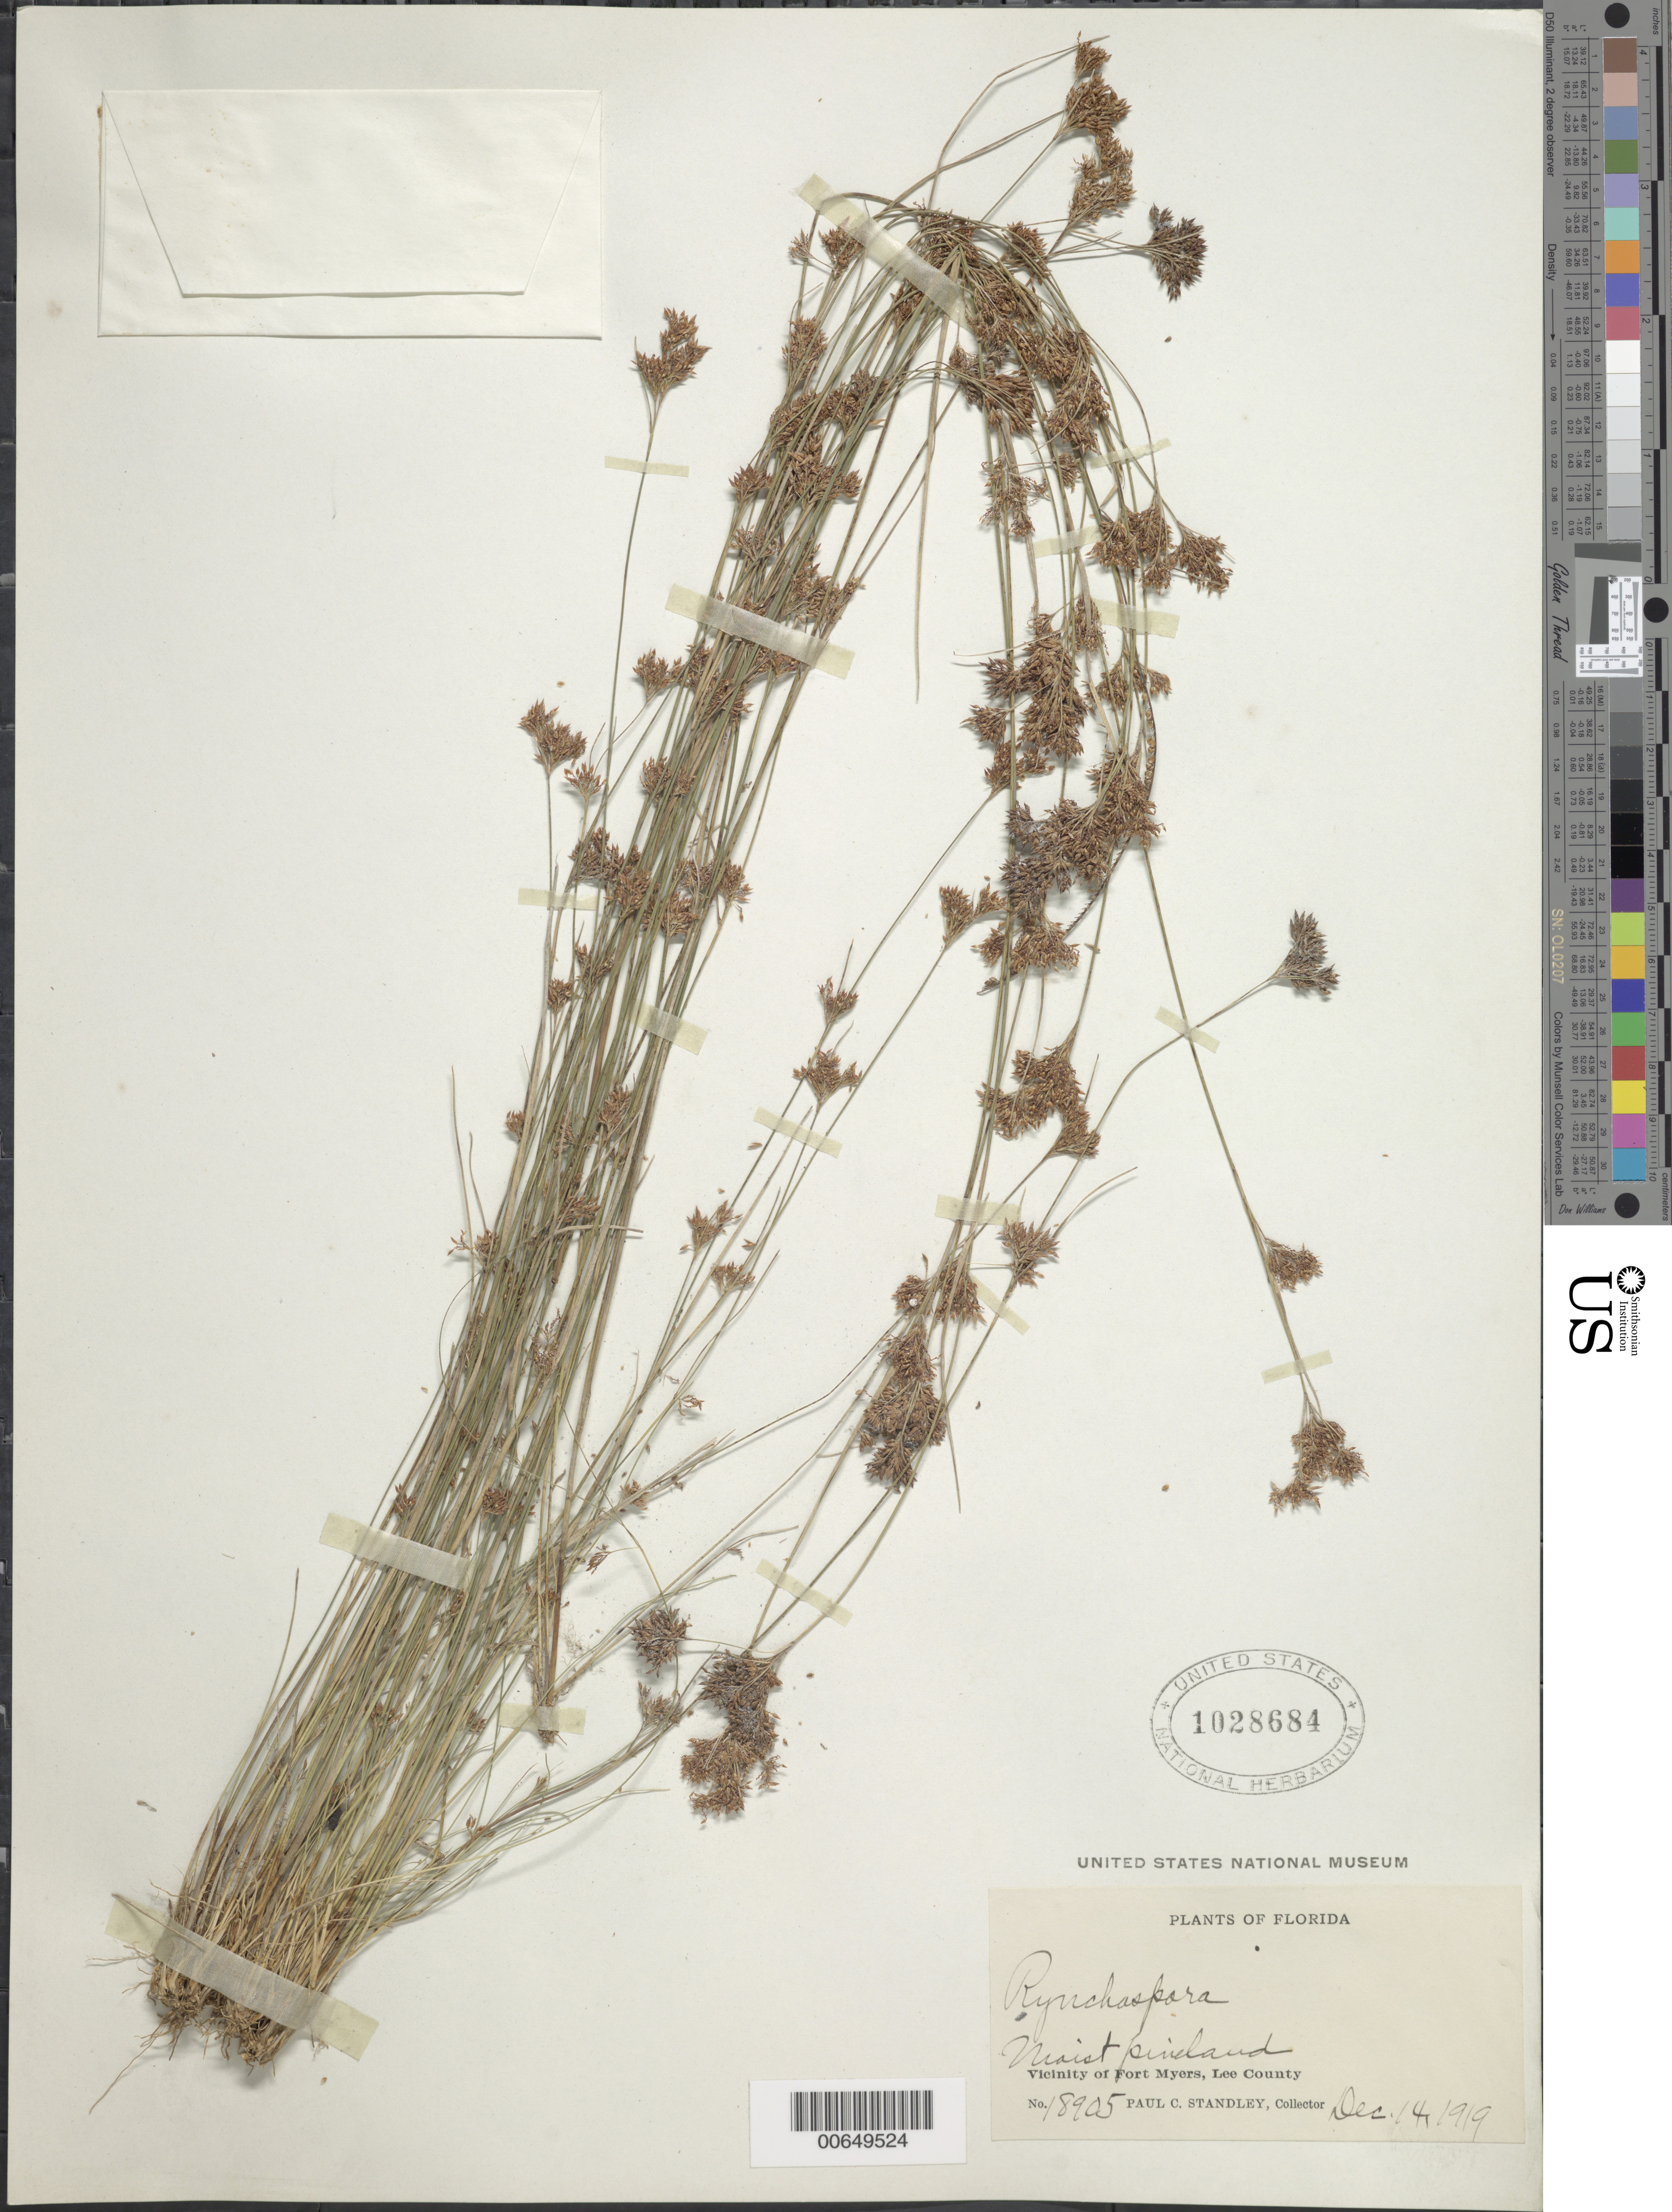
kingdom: Plantae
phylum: Tracheophyta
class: Liliopsida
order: Poales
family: Cyperaceae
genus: Rhynchospora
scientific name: Rhynchospora intermixta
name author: C. Wright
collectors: P. C. Standley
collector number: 18905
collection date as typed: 14 Dec 1919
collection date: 1919-12-14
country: United States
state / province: Florida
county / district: Lee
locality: Vicinity of Fort Myers.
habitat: Moist pineland.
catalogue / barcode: US 1028684